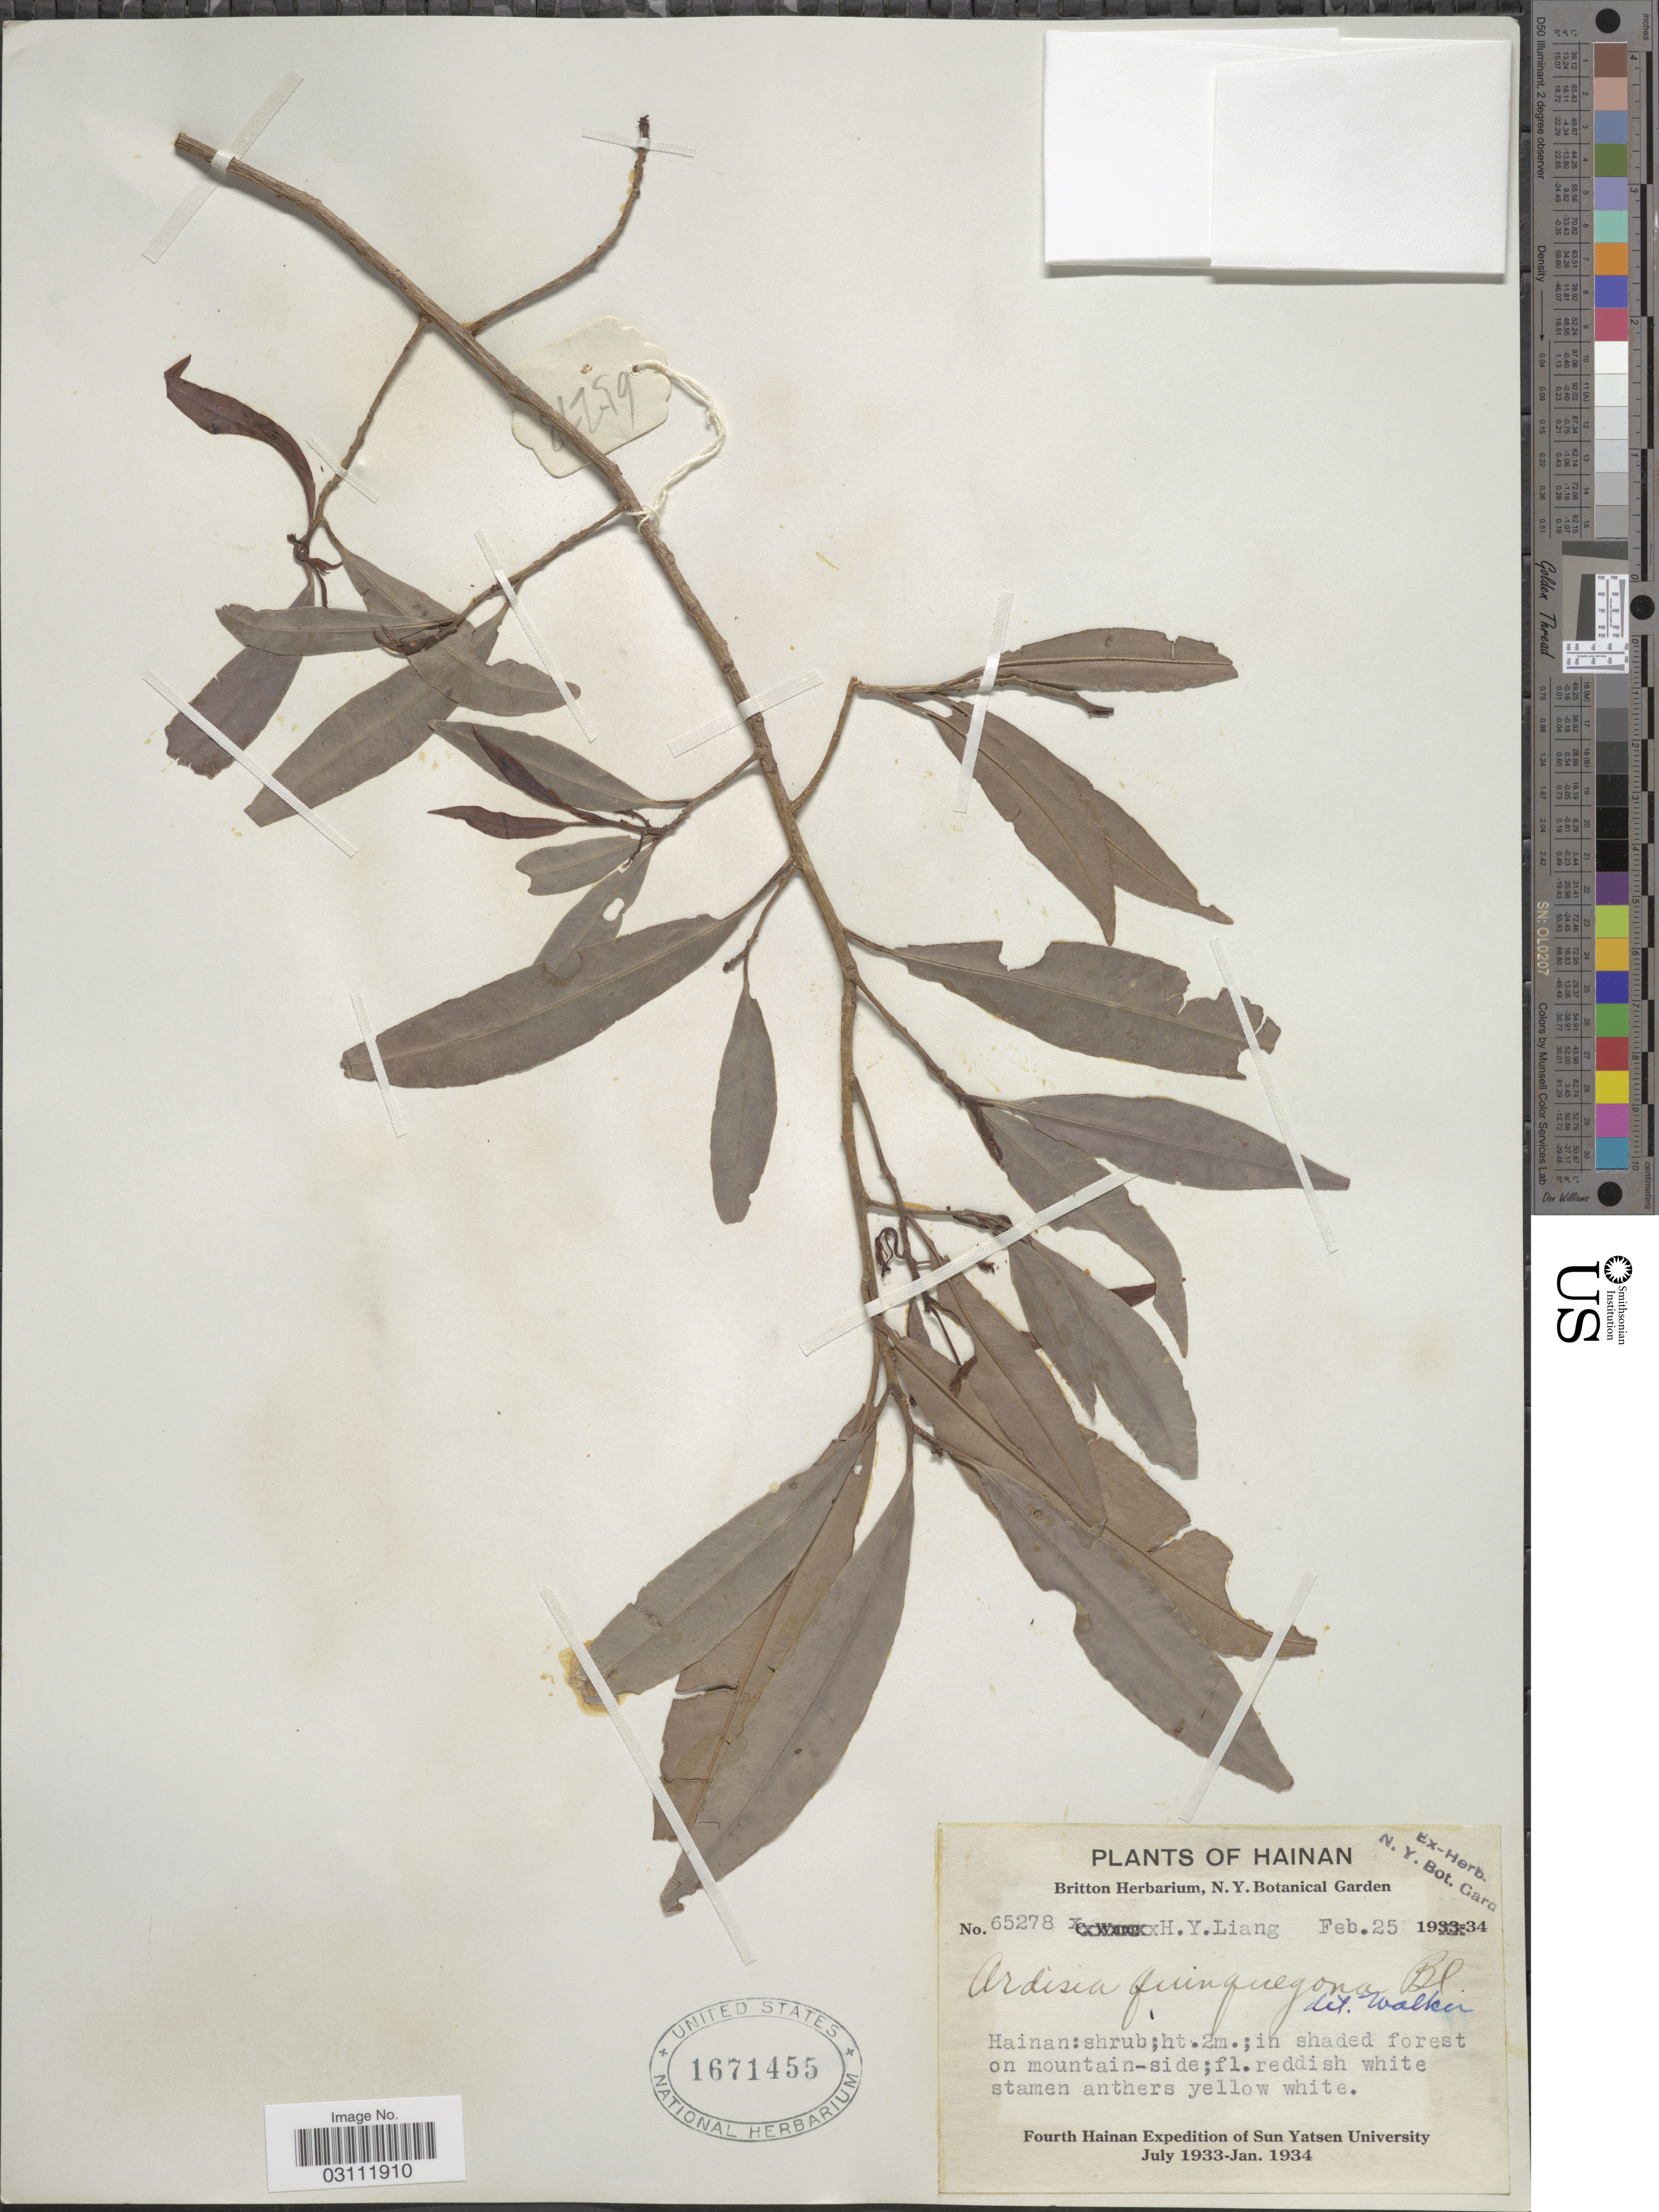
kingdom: Plantae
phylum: Tracheophyta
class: Magnoliopsida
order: Ericales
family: Primulaceae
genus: Ardisia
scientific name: Ardisia quinquegona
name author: Blume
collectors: H. Y. Liang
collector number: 65278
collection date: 1934-02-25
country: China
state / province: Hainan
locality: Hainan.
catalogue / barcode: US 1671455